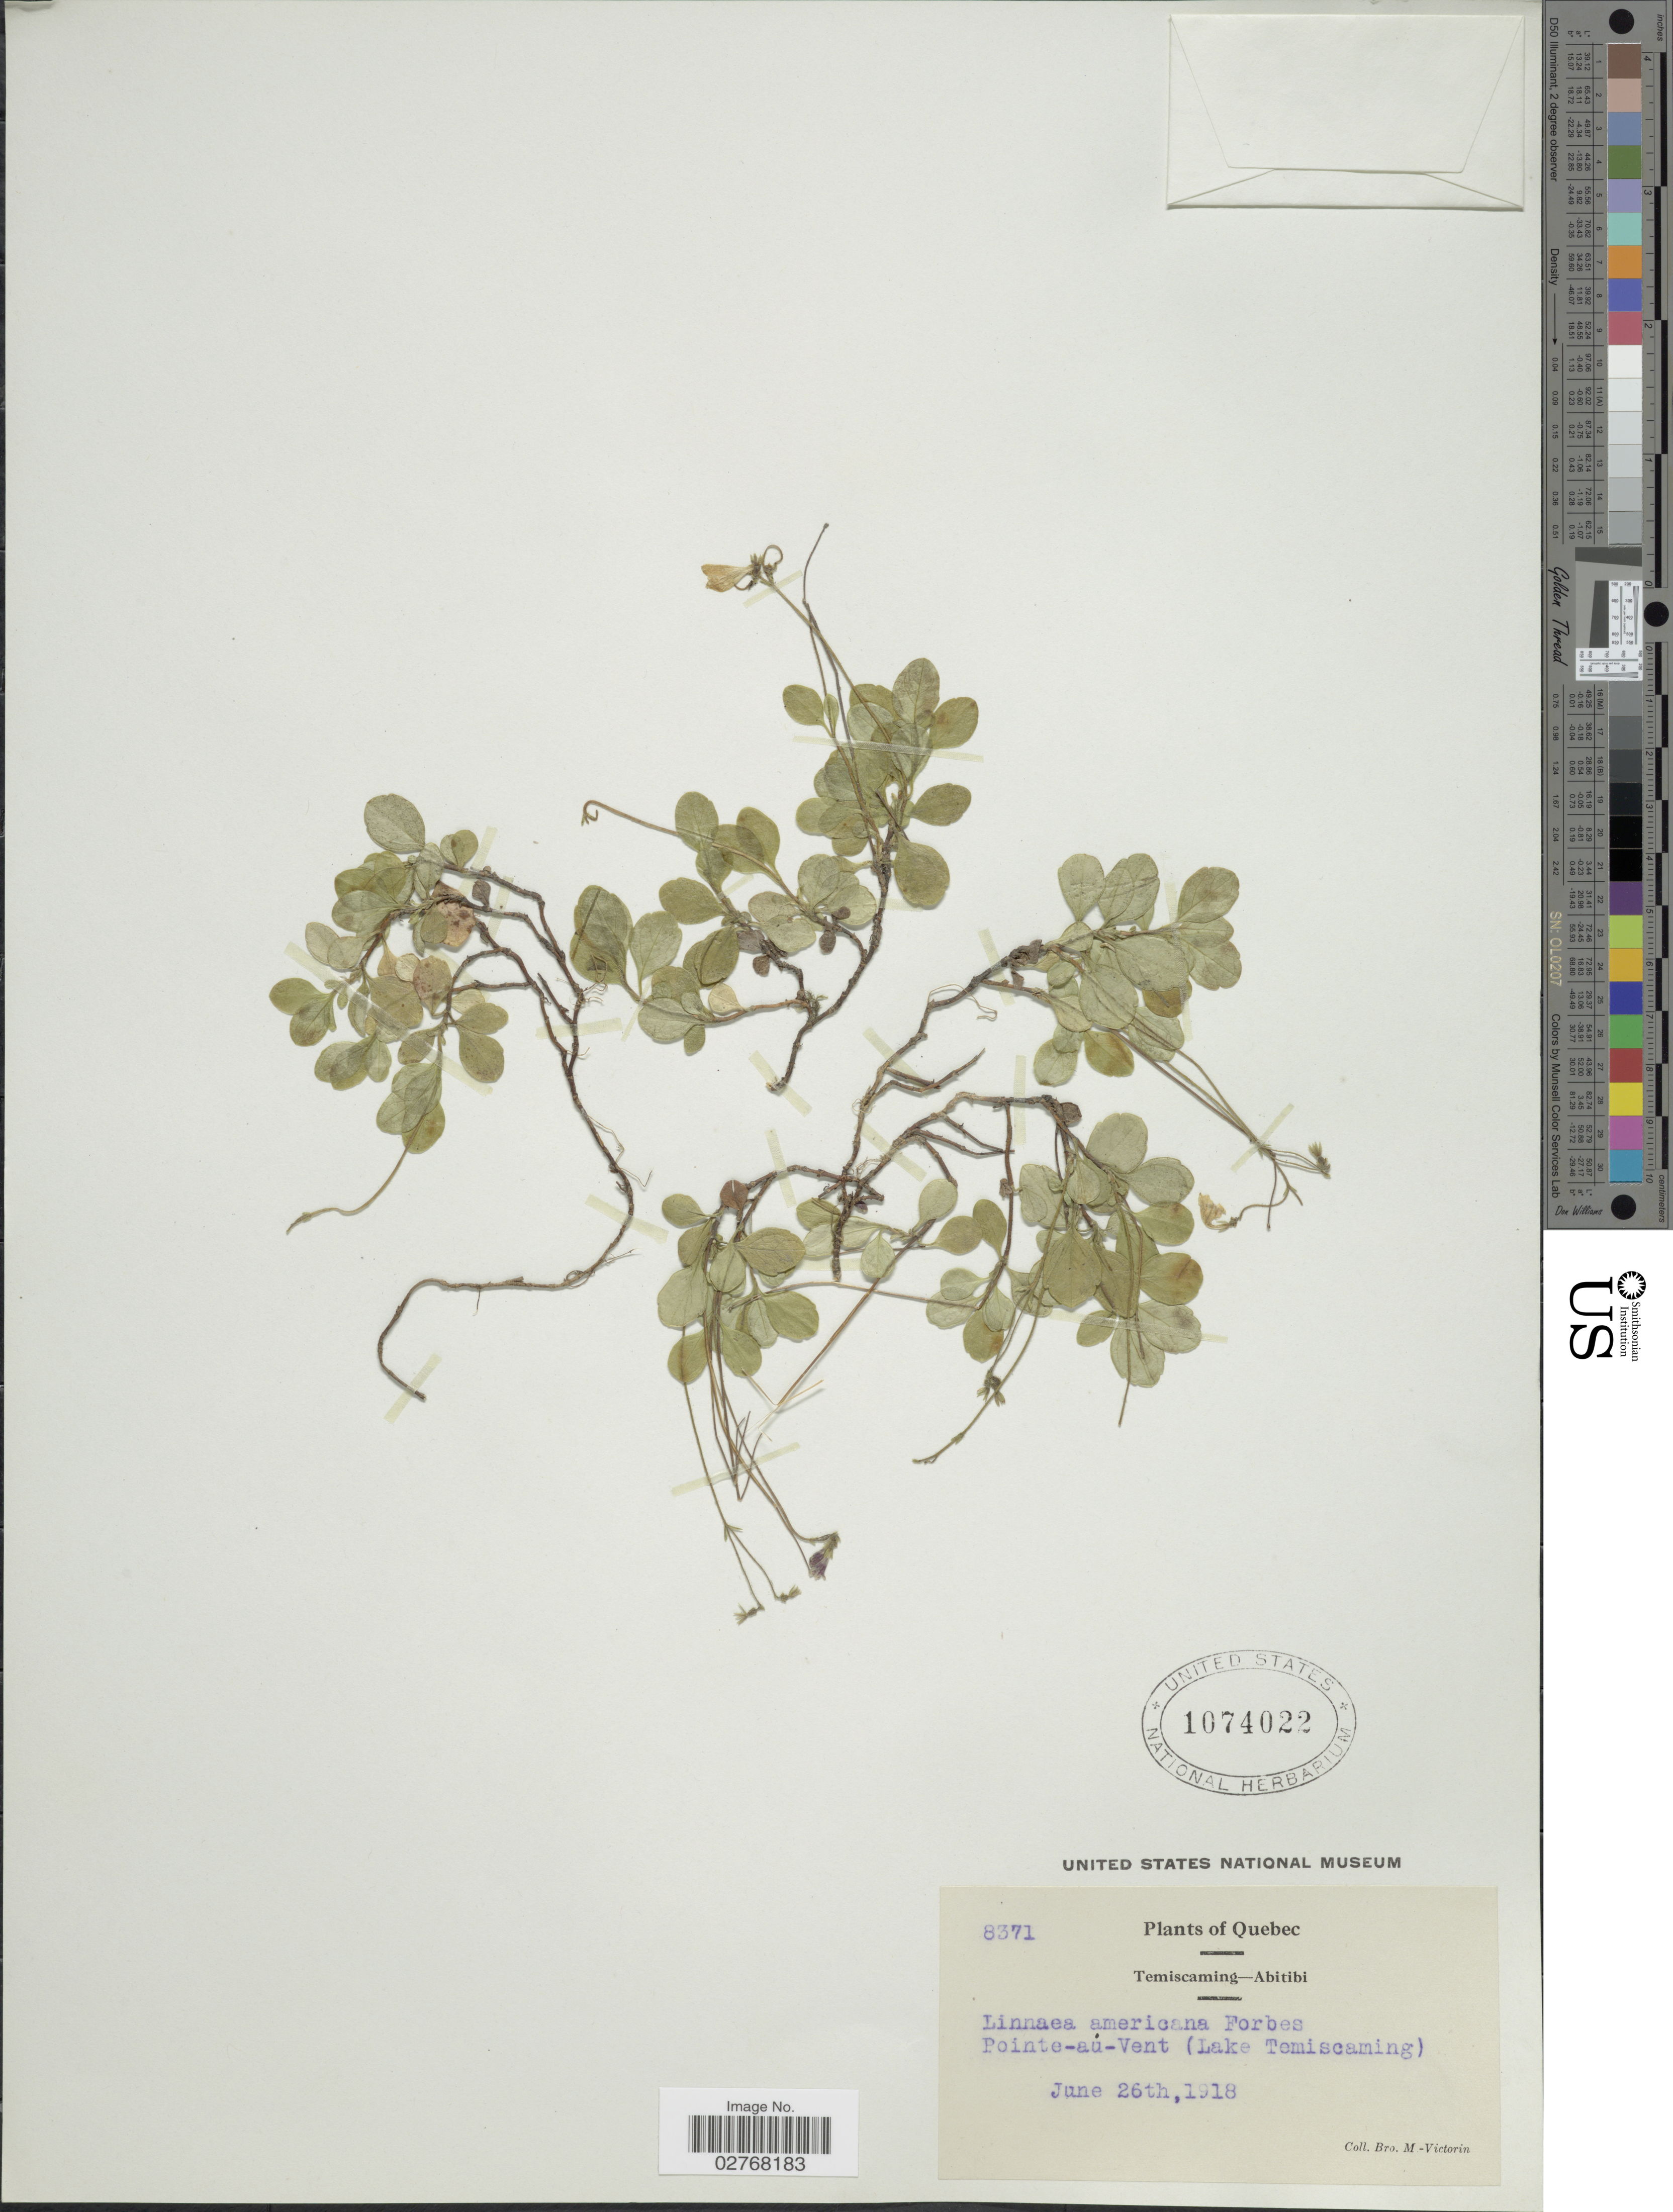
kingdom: Plantae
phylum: Tracheophyta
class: Magnoliopsida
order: Dipsacales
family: Caprifoliaceae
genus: Linnaea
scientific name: Linnaea borealis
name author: L.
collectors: Fr. Marie-Victorin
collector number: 8371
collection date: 1918-06-26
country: Canada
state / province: Quebec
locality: Temiscaming-Abitibi. Pointe-au-Vent (Lake Temiscaming).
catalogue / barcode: US 1074022